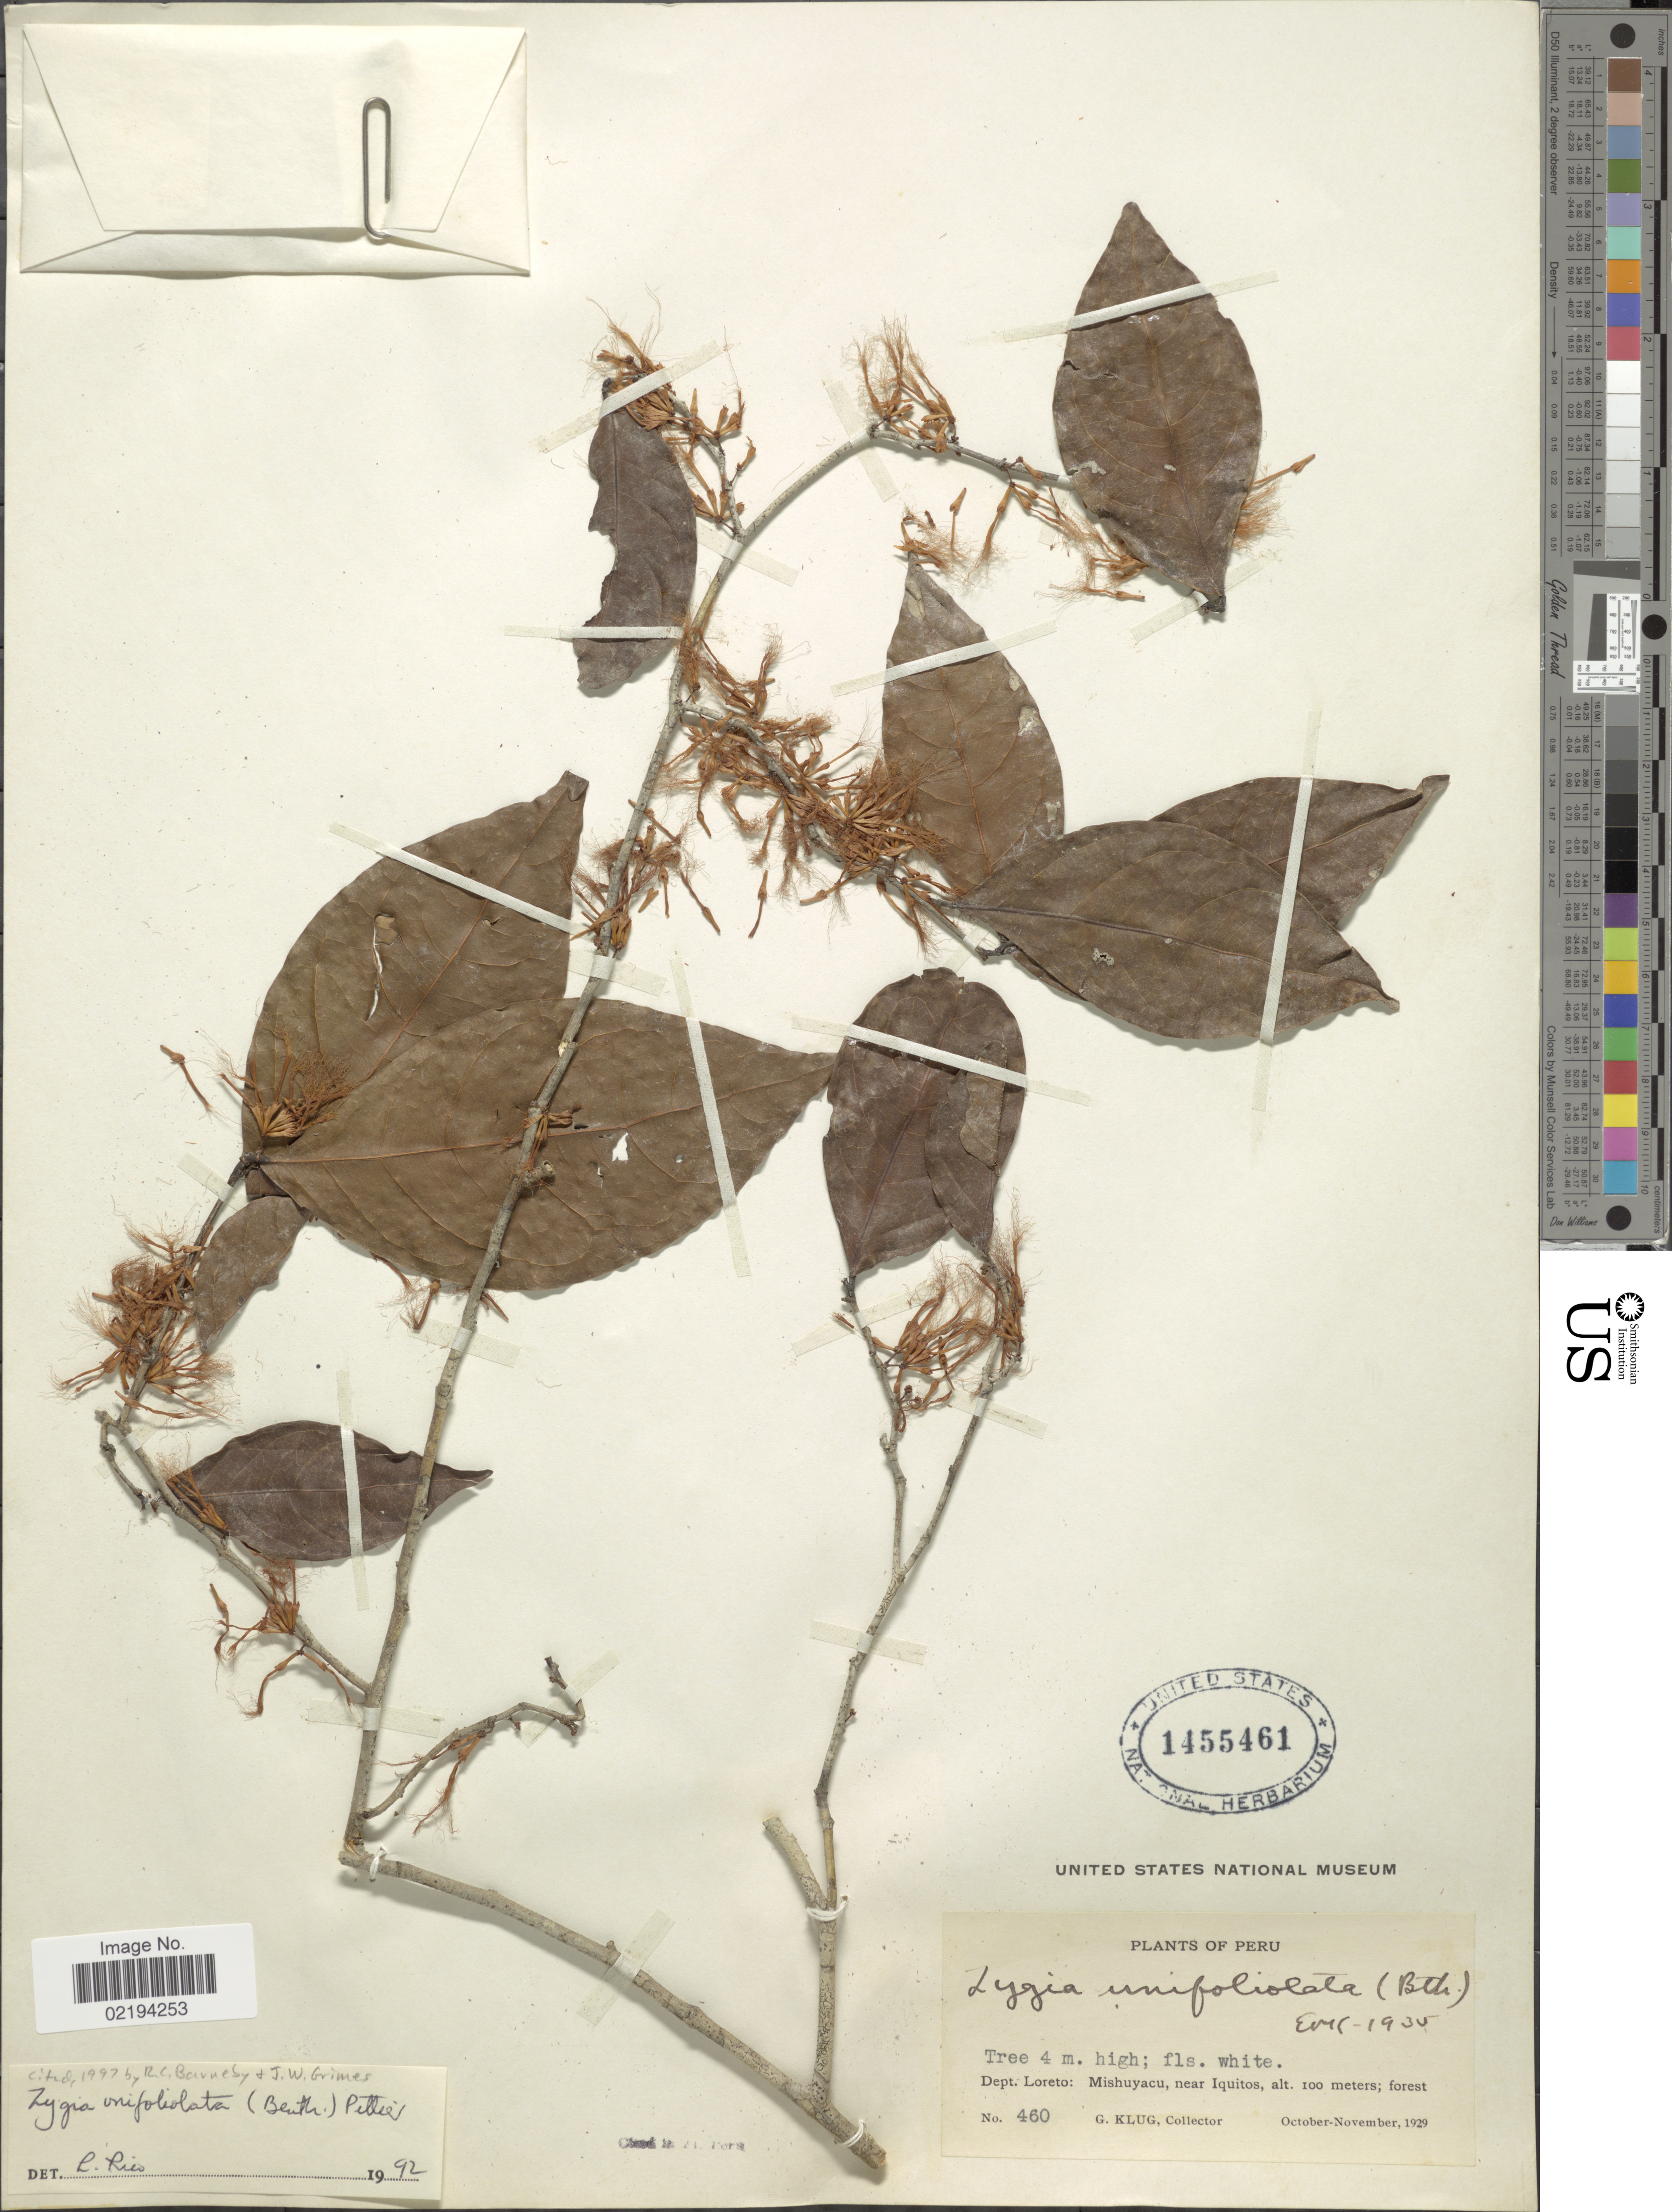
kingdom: Plantae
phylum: Tracheophyta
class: Magnoliopsida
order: Fabales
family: Fabaceae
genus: Zygia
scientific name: Zygia unifoliolata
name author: (Benth.) Pittier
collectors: G. Klug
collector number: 460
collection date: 1929-10/1929-11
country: Peru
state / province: Loreto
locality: Mishuyacu, near Iquitos.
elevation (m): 100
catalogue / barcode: US 1455461